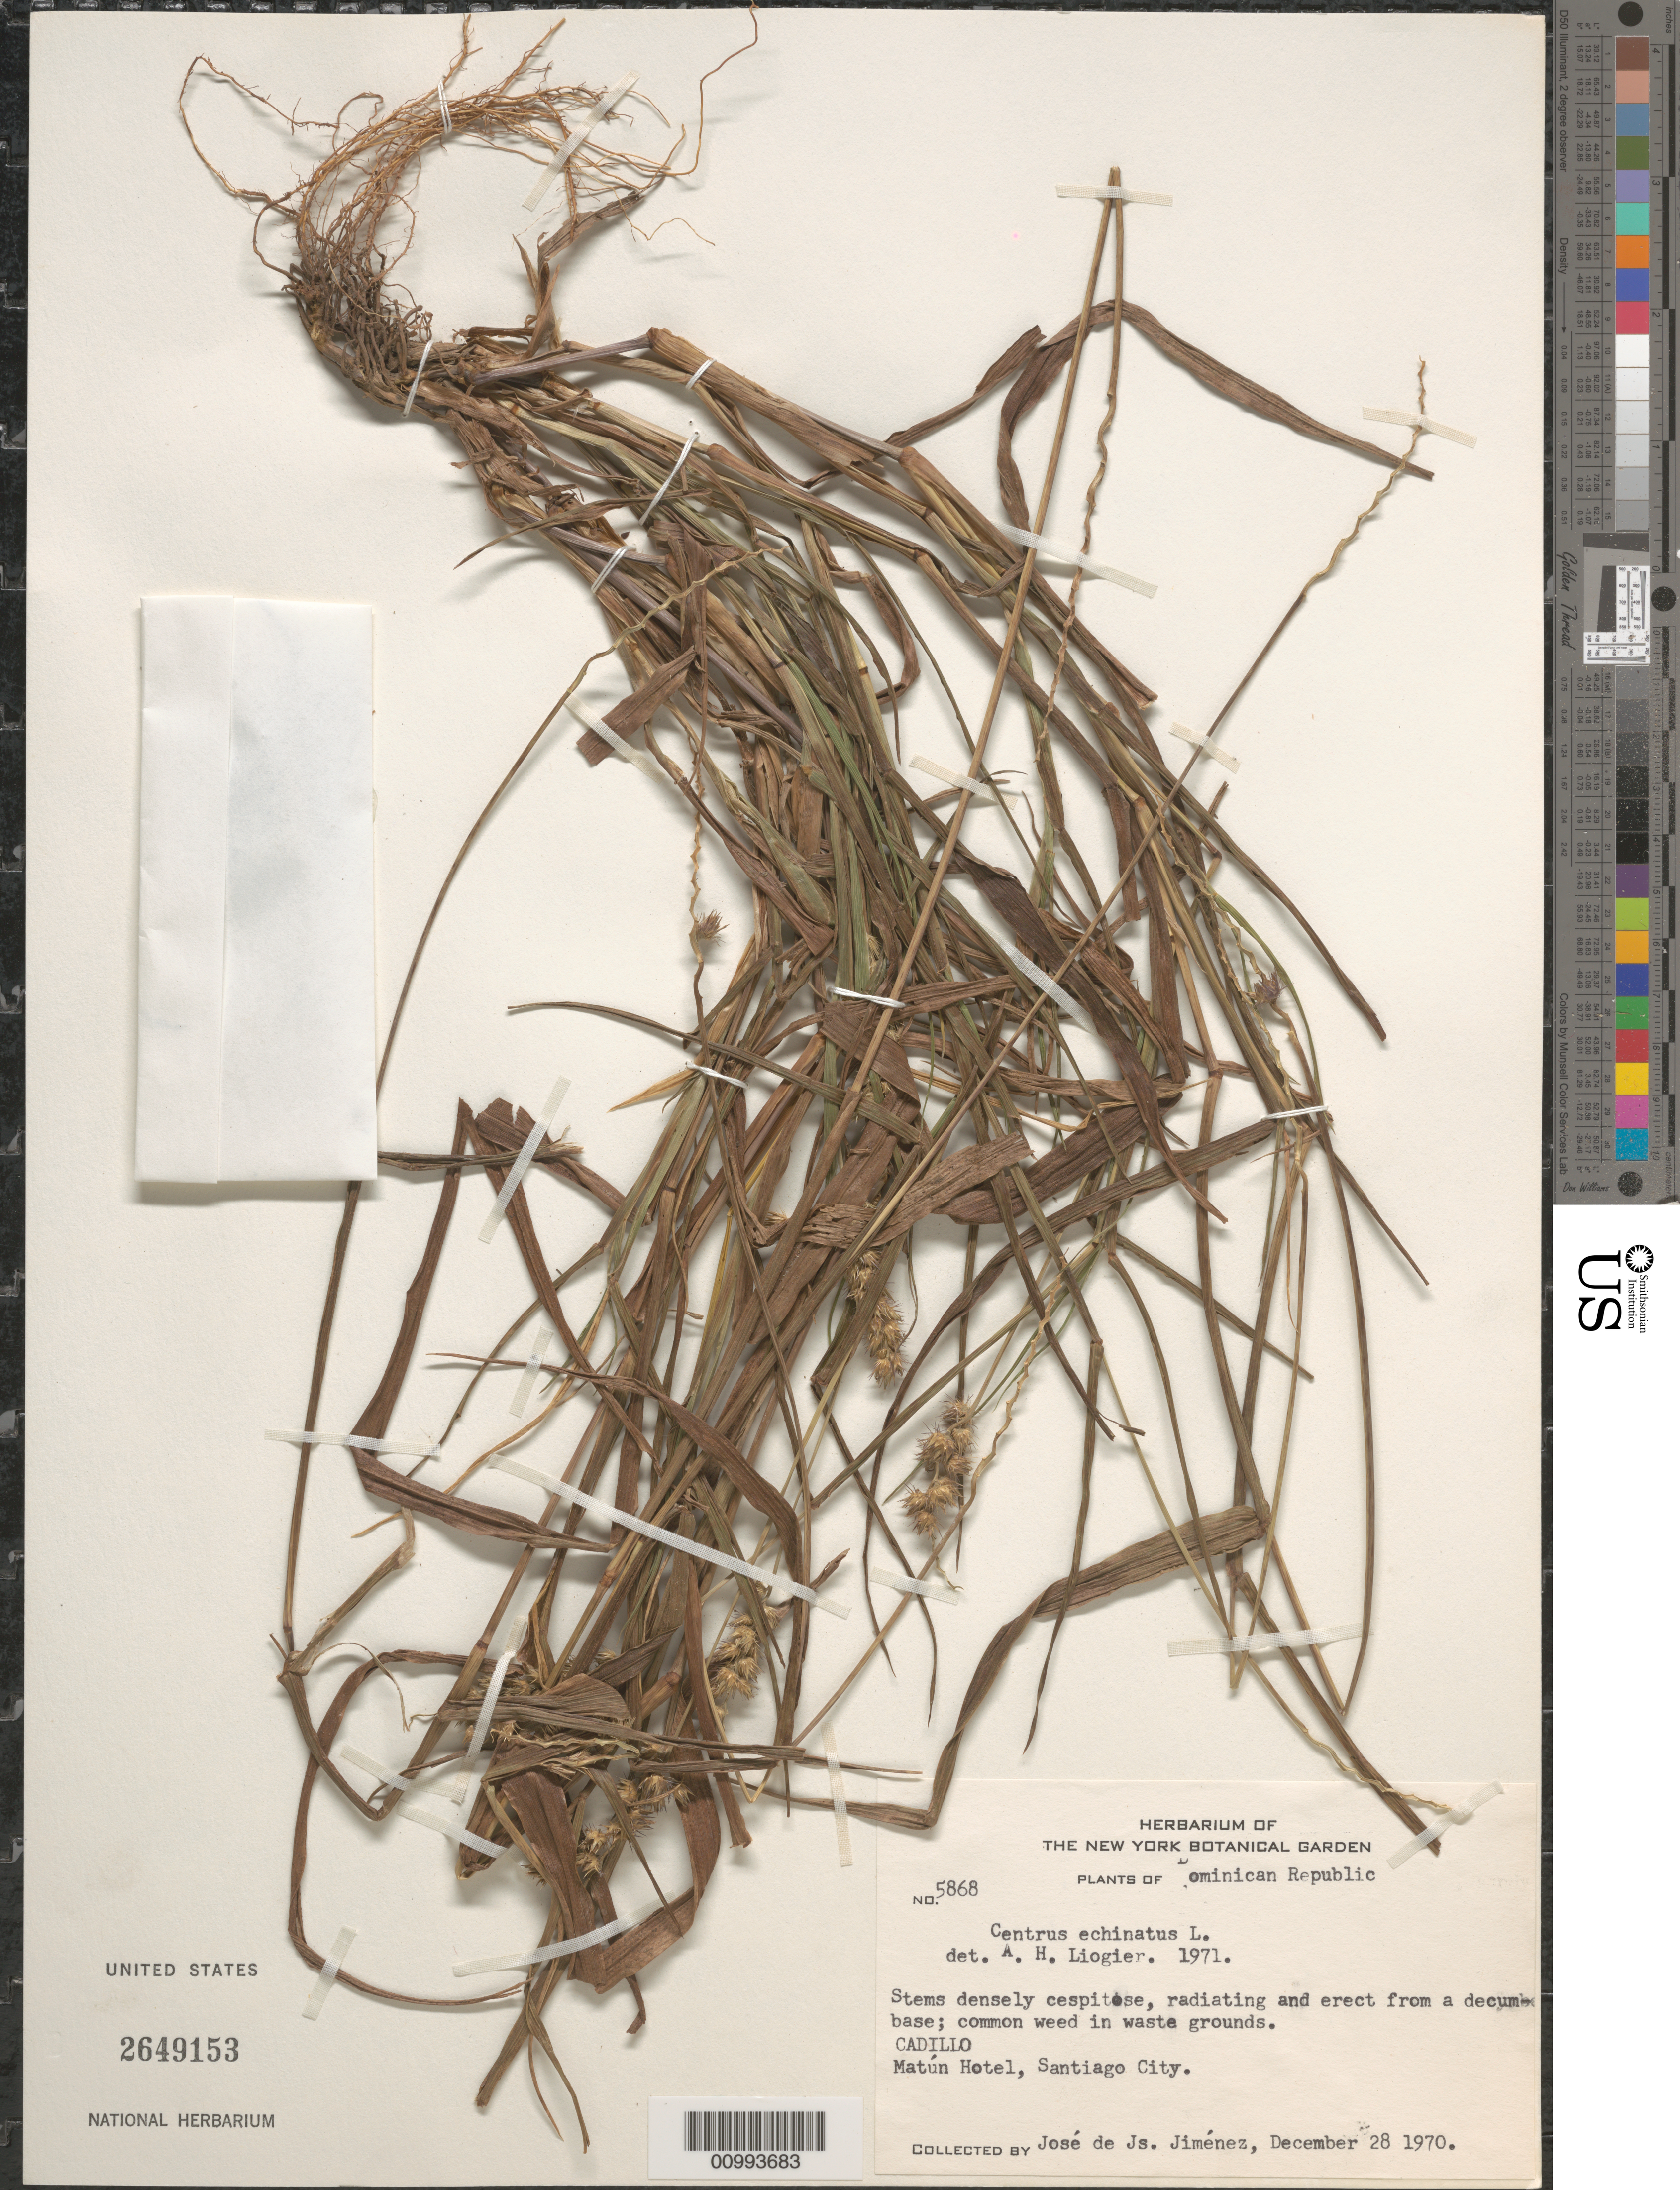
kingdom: Plantae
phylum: Tracheophyta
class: Liliopsida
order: Poales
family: Poaceae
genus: Cenchrus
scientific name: Cenchrus echinatus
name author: L.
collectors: J. J. Jiménez Almonte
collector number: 5868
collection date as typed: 28 Dec 1970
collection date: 1970-12-28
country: Dominican Republic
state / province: Santiago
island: Hispaniola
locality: Matun Hotel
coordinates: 0 N, 0 E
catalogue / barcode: US 2649153